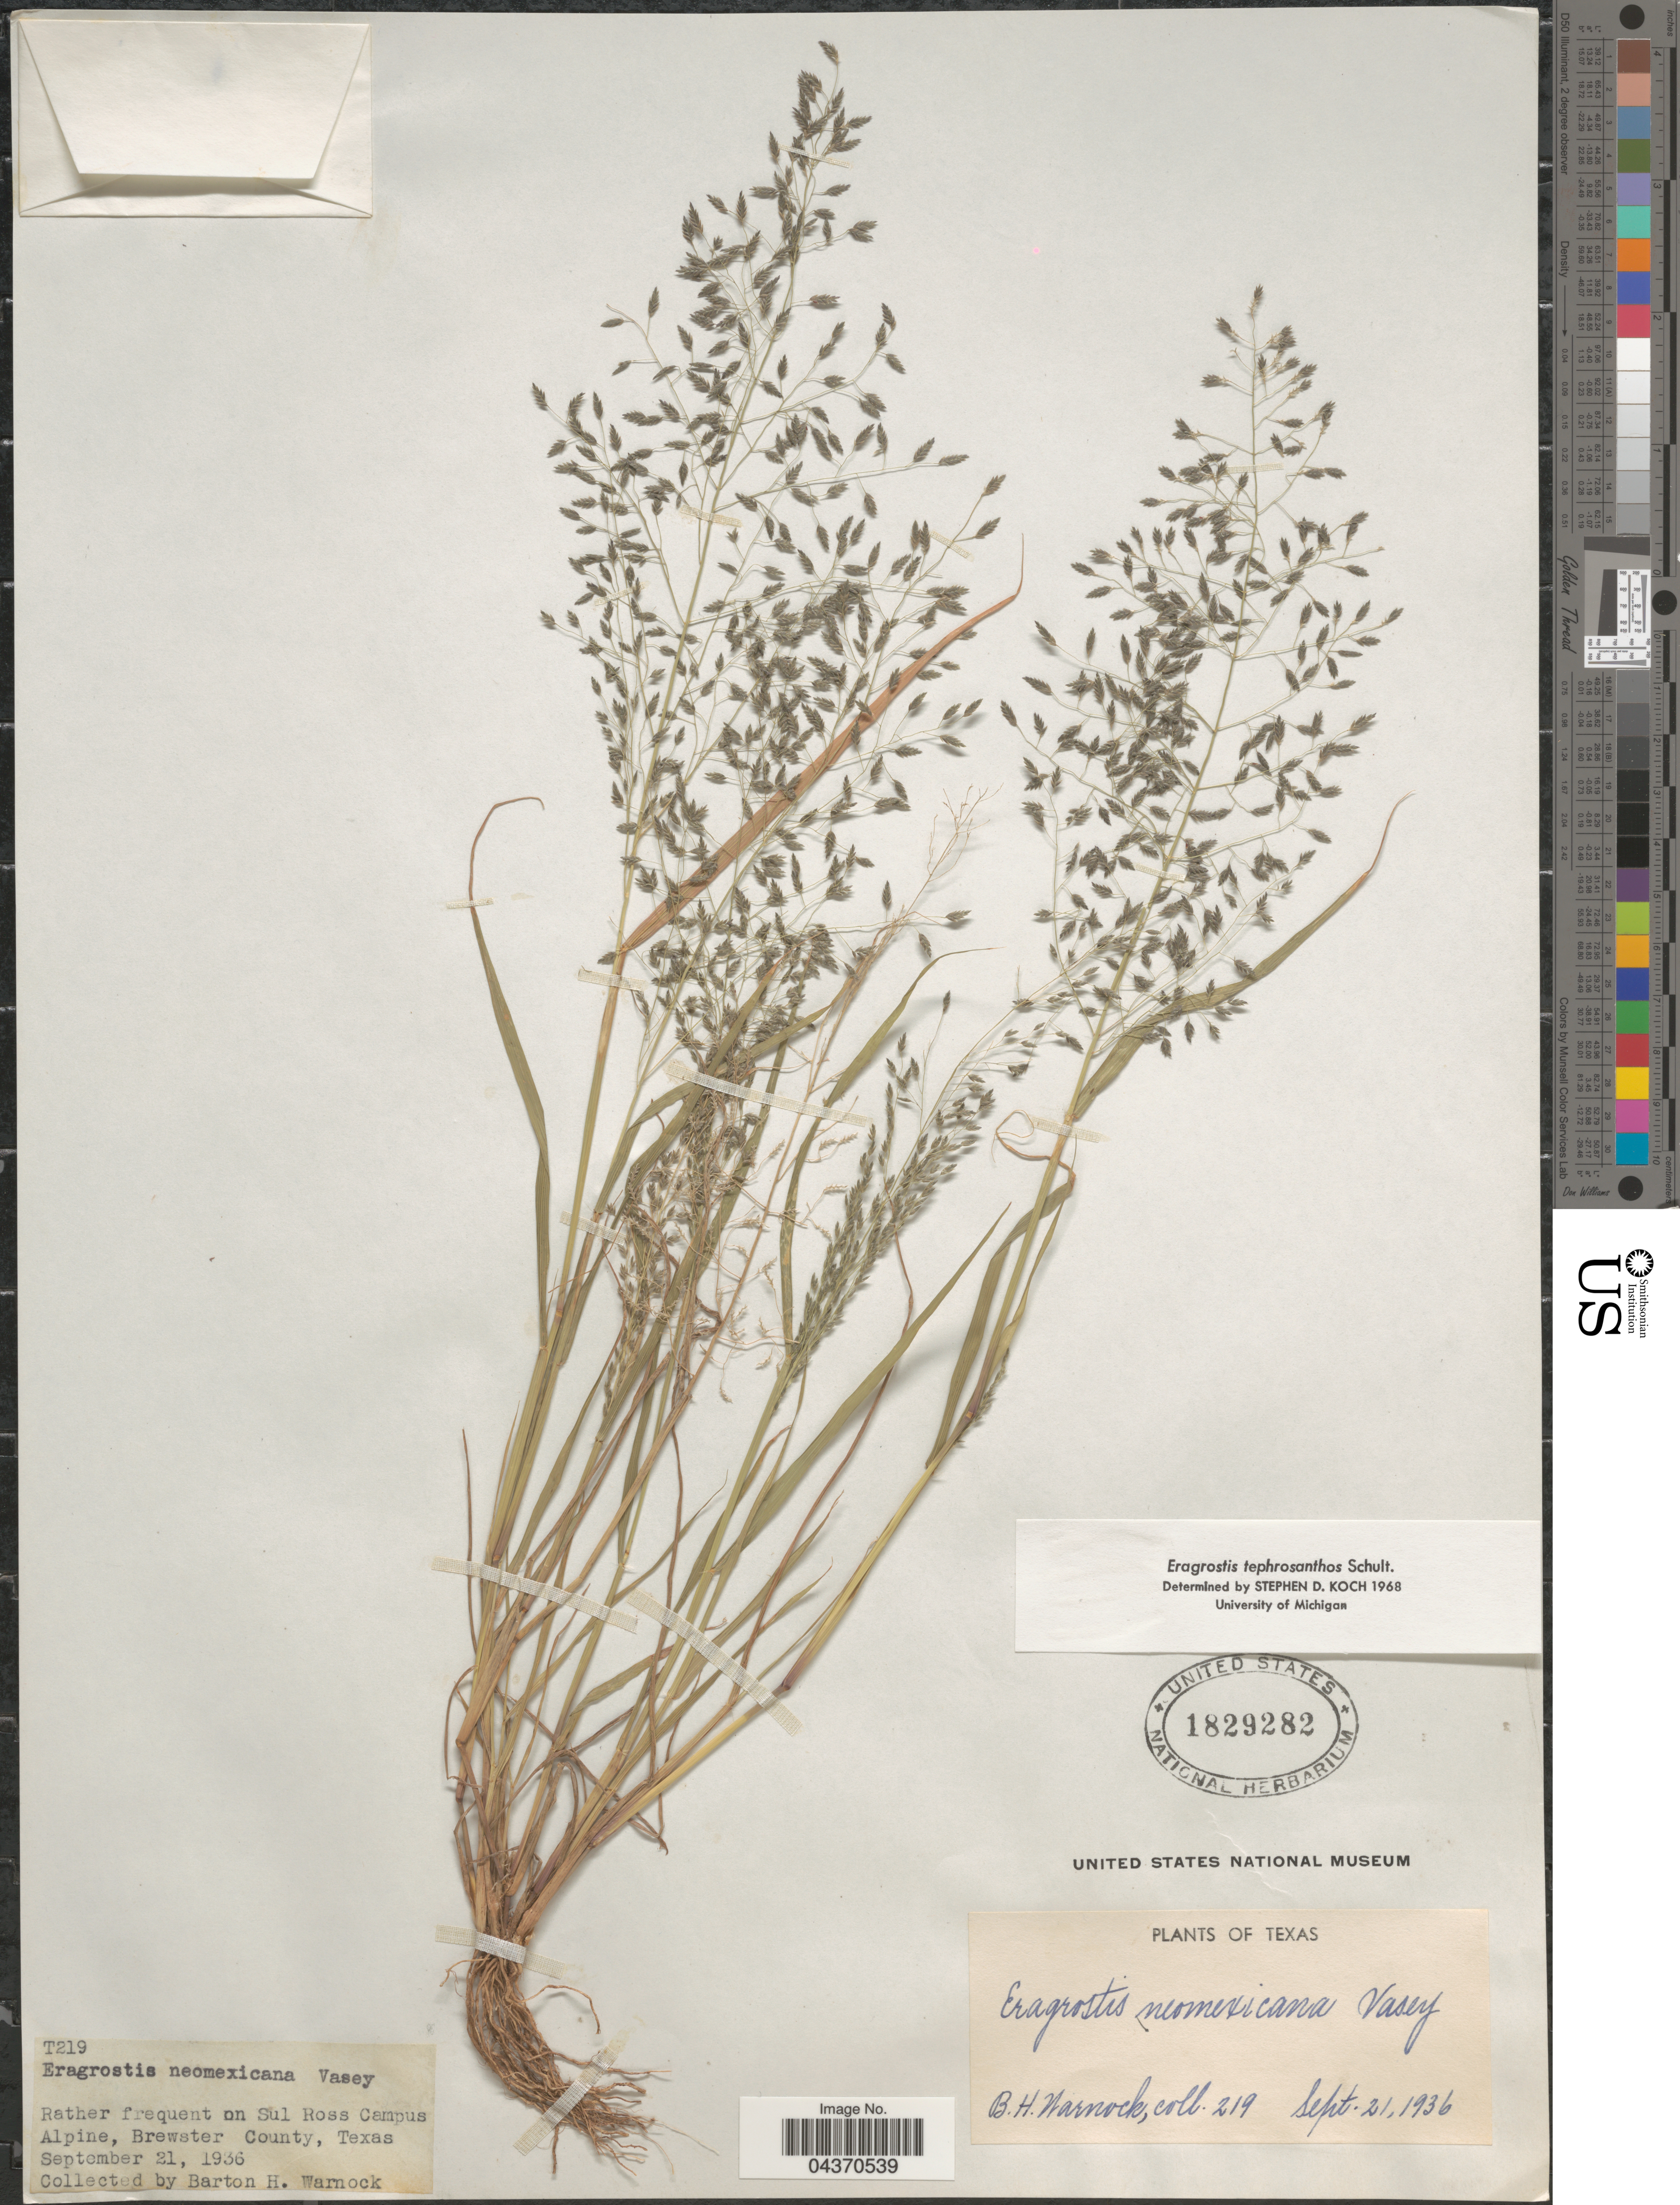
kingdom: Plantae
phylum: Tracheophyta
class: Liliopsida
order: Poales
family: Poaceae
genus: Eragrostis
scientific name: Eragrostis pectinacea var. miserrima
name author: (E. Fourn.) Reeder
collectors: B. H. Warnock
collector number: T219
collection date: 1936-09-21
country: United States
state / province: Texas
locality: Rather frequent on Sul Ross Campus Alpine, Brewster County.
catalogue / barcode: US 1829282